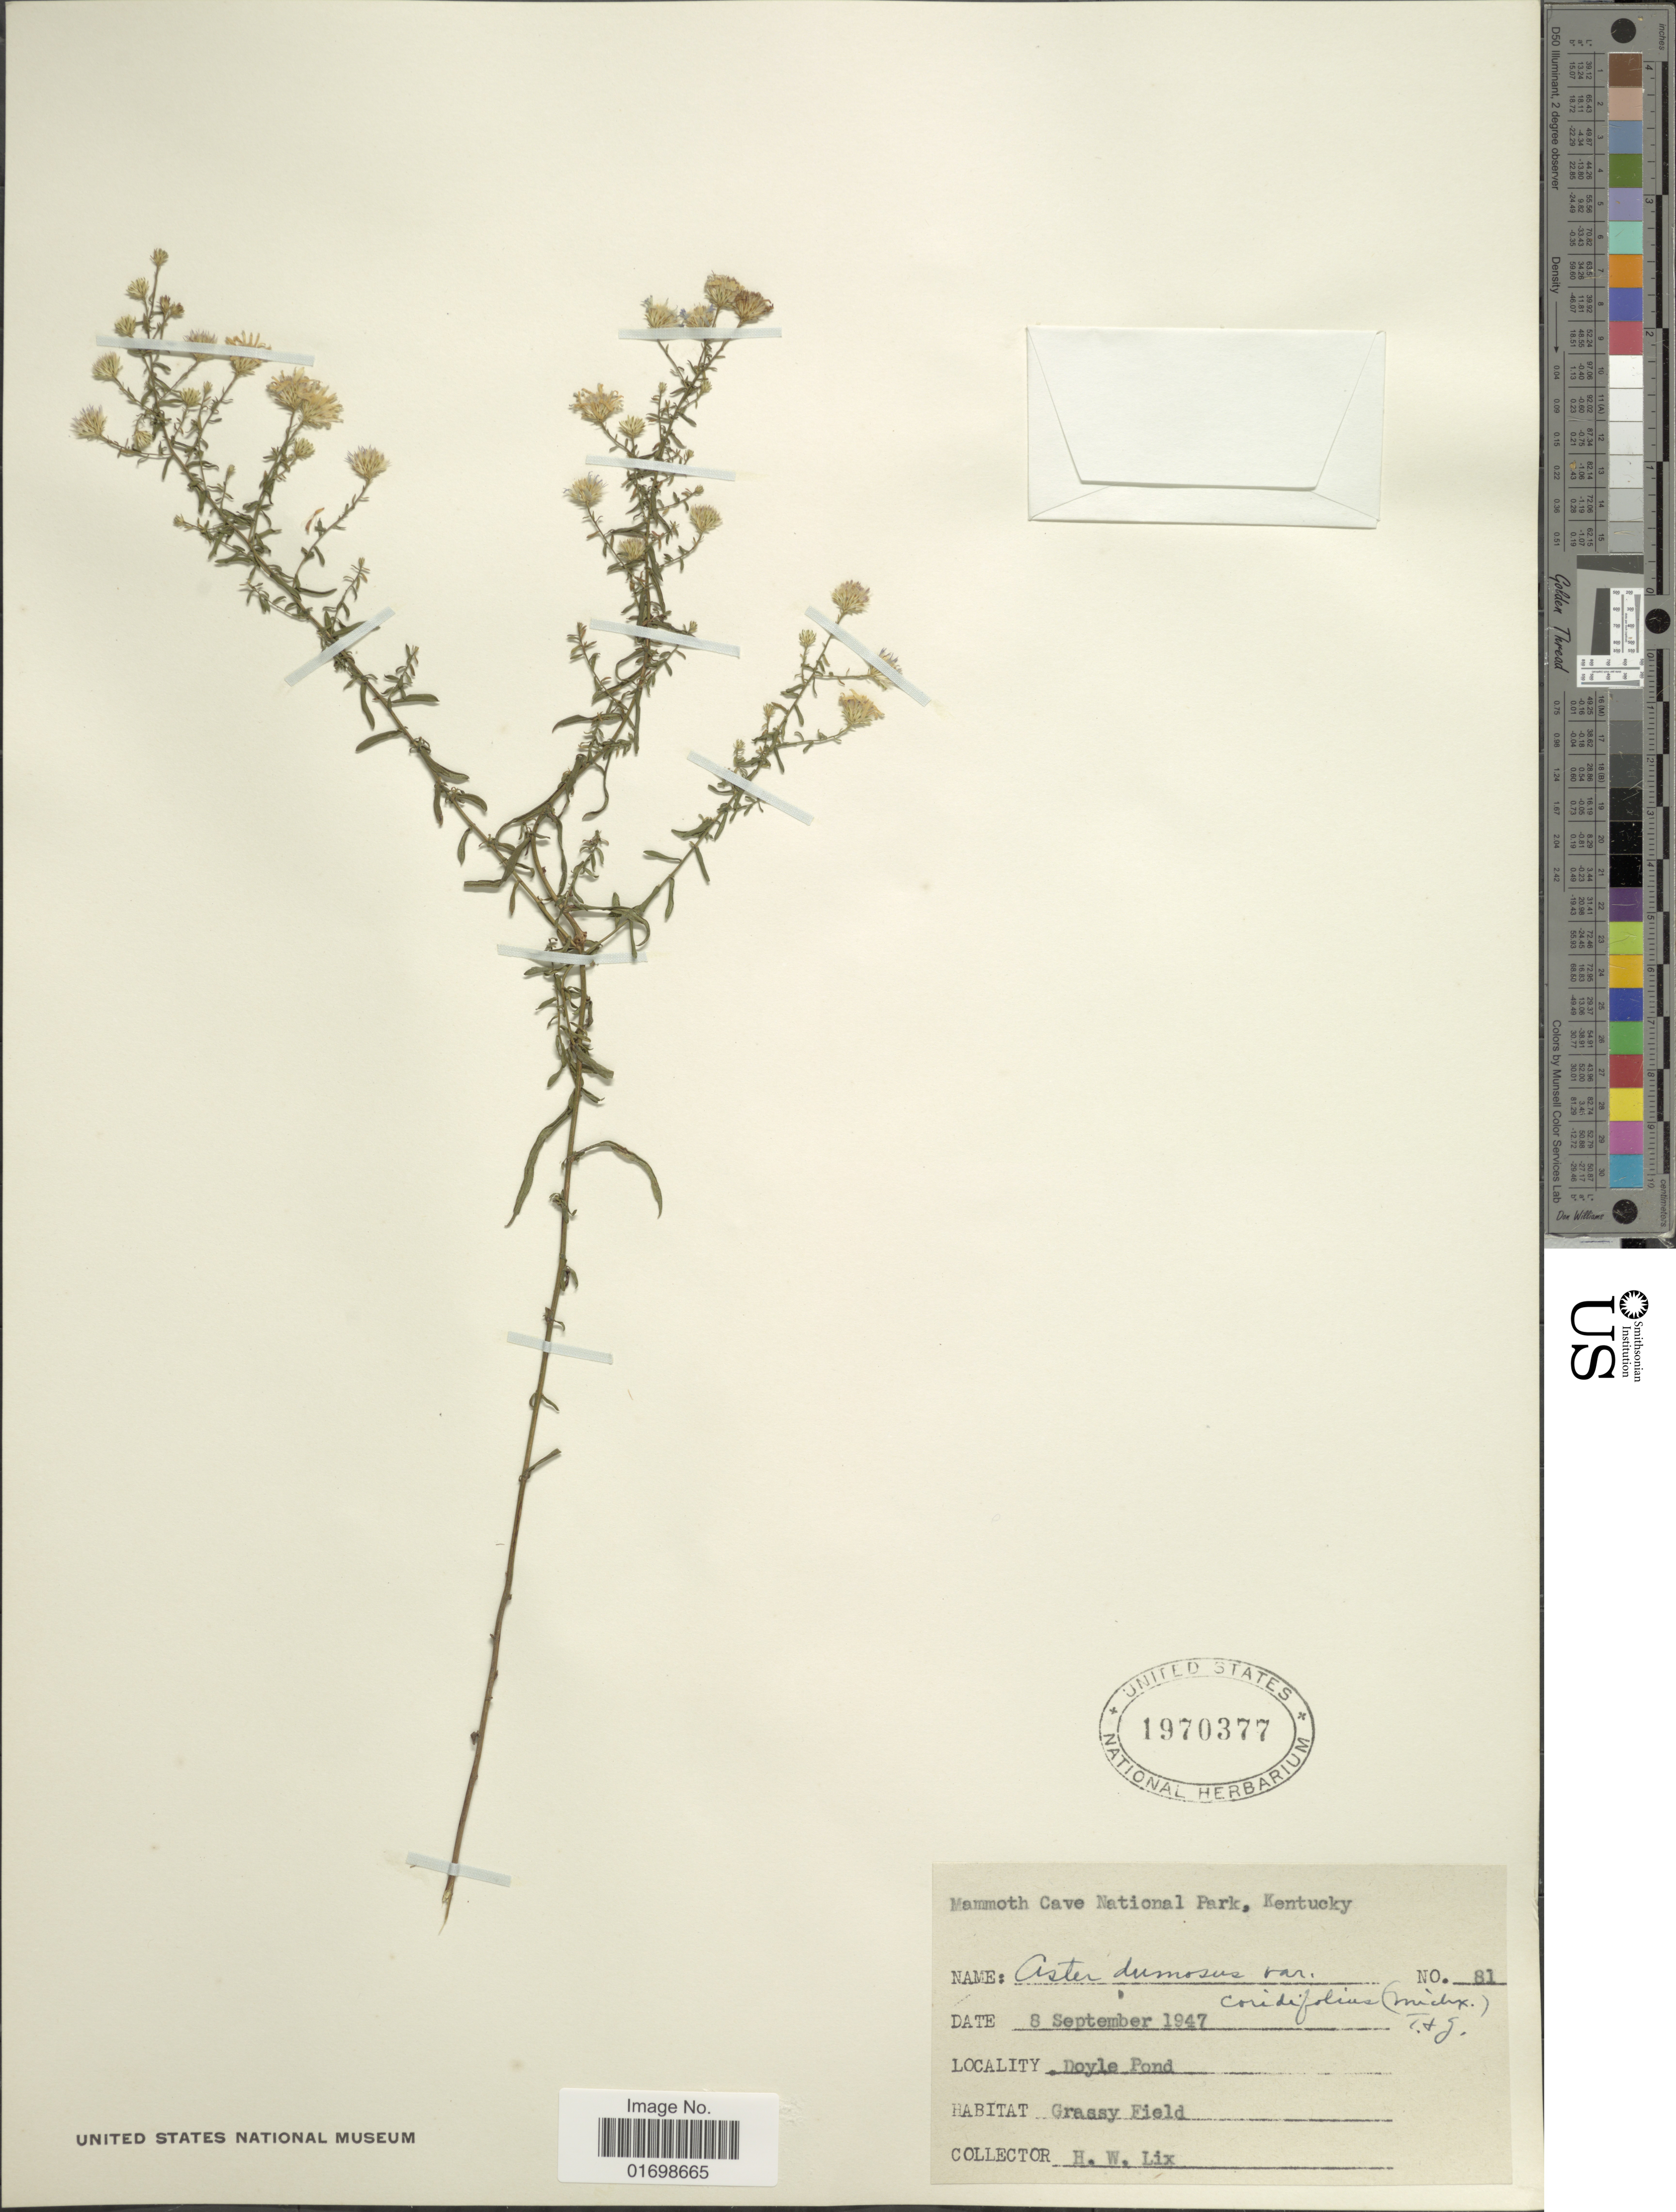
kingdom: Plantae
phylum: Tracheophyta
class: Magnoliopsida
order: Asterales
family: Asteraceae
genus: Symphyotrichum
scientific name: Symphyotrichum dumosum var. coridifolium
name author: (Michx.) Semple et al.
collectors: H. W. Lix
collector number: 81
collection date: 1947-09-08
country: United States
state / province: Kentucky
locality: Mammoth Cave National Park, Kentucky. Doyle Pond.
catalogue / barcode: US 1970377